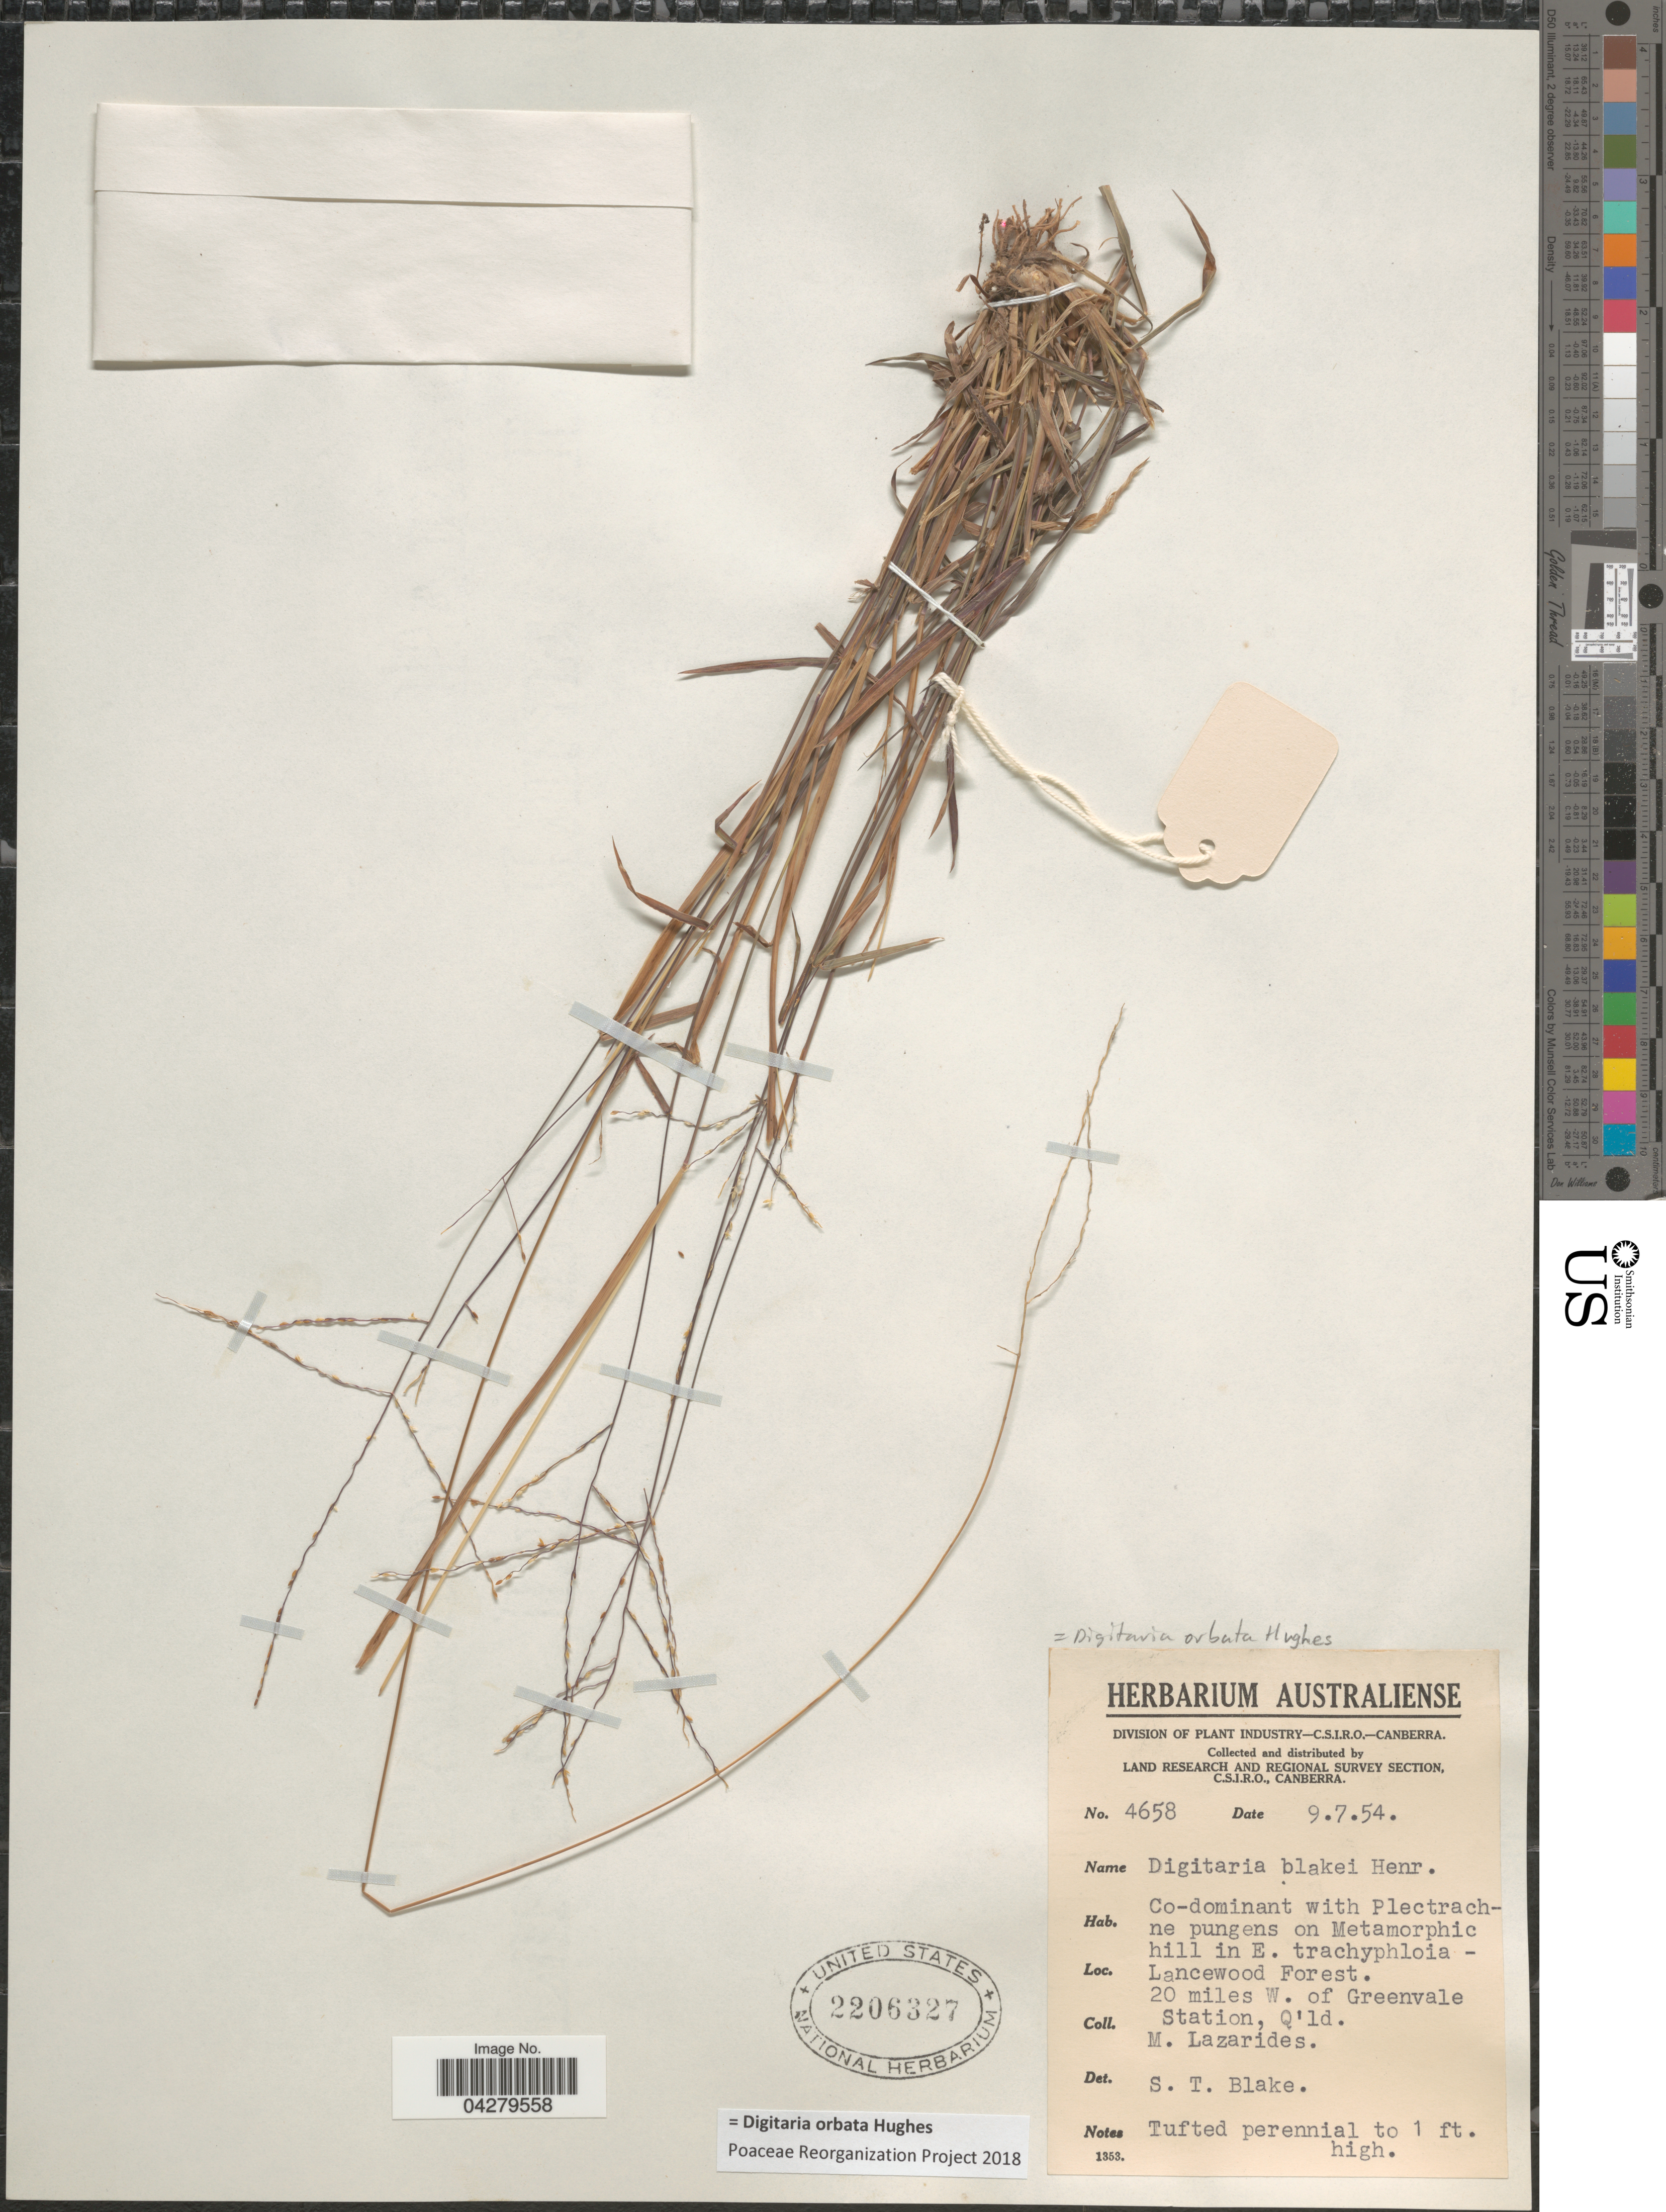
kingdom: Plantae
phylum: Tracheophyta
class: Liliopsida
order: Poales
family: Poaceae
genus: Digitaria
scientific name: Digitaria orbata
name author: Hughes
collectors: M. Lazarides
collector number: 4658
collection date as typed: Transcribed d/m/y: 9/7/54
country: Australia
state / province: Queensland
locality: Land Research and Regional Survey Section, C.S.I.R.O. 20 miles W. of Greenvale Station.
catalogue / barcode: US 2206327